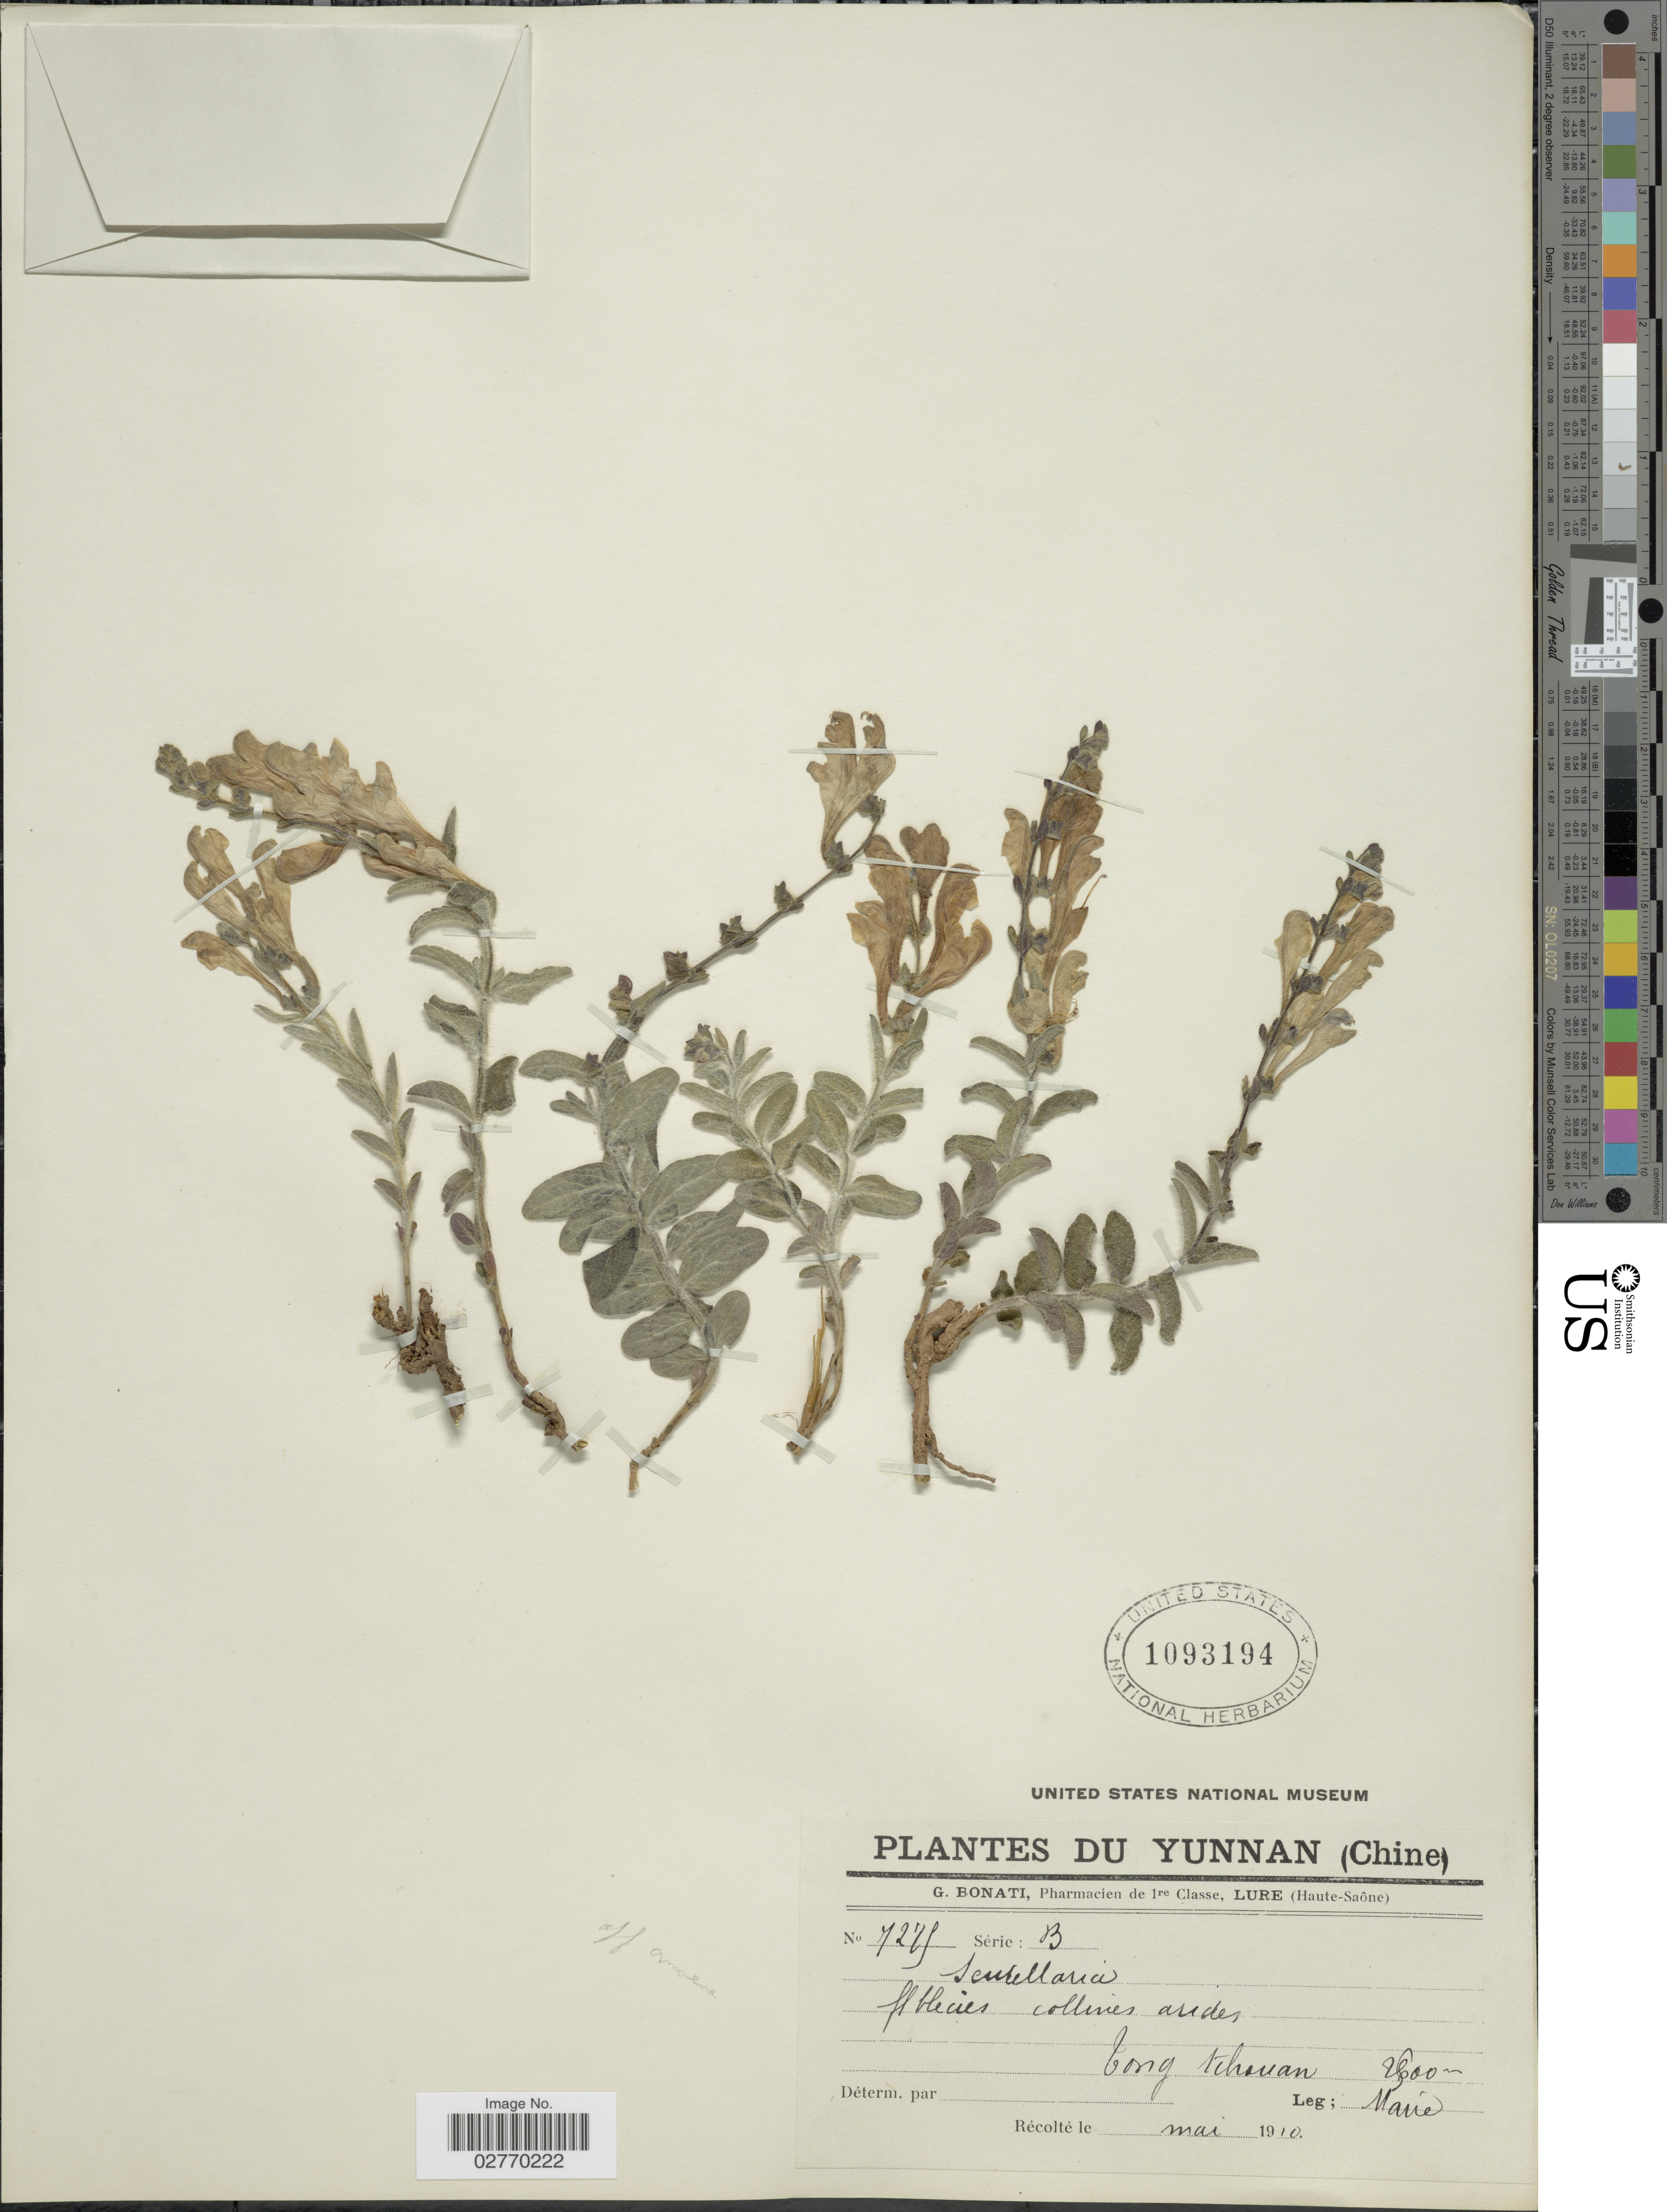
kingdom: Plantae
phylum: Tracheophyta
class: Magnoliopsida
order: Lamiales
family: Lamiaceae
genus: Scutellaria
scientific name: Scutellaria sp.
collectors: Maire, --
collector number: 7275*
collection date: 1910-05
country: China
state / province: Yunnan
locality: Tong Tchouan [interpreted]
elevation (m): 2500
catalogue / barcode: US 1093194